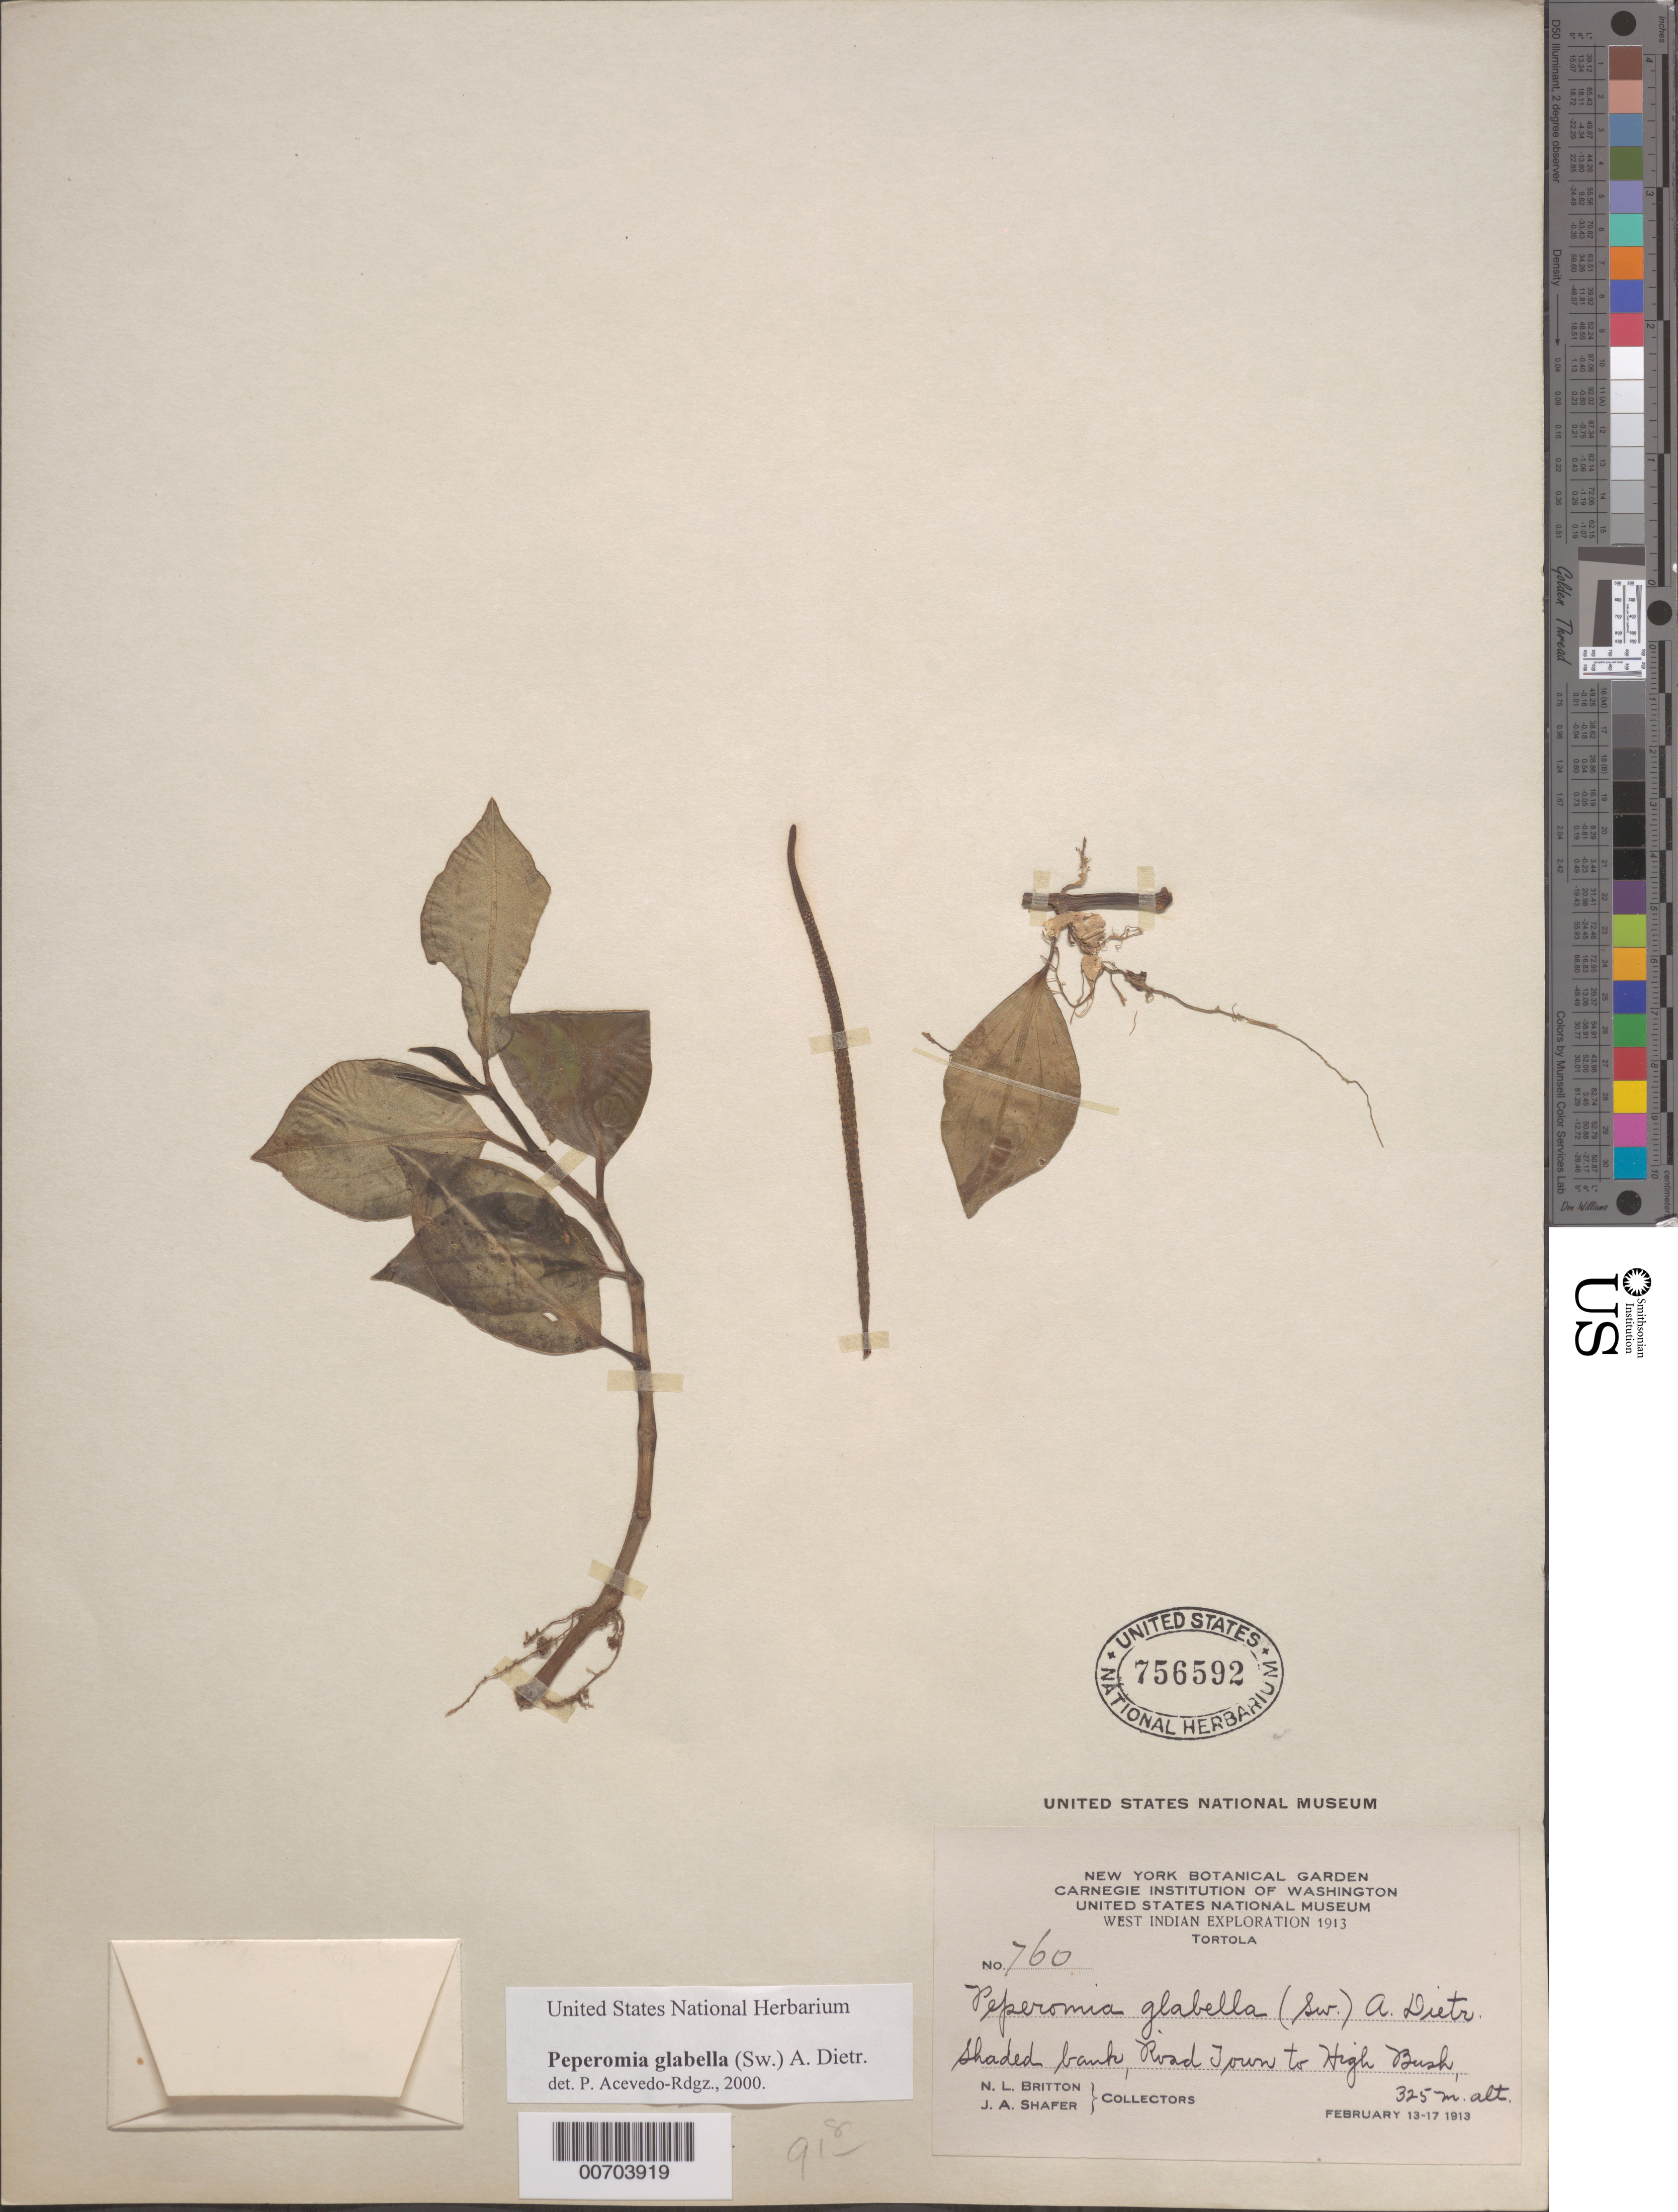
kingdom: Plantae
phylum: Tracheophyta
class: Magnoliopsida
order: Piperales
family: Piperaceae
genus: Peperomia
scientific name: Peperomia glabella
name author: (Sw.) A. Dietr.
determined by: Acevedo-Rodríguez, P., (BOT), Smithsonian Institution - National Museum of Natural History (UNITED STATES)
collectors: N. Britton & J. A. Shafer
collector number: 760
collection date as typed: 13 Feb 1913 to 17 Feb 1913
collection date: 1913-02-13/1913-02-17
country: British Virgin Islands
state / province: Tortola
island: Tortola Island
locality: Road Town to High Bush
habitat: shaded bank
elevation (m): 325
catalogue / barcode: US 756592